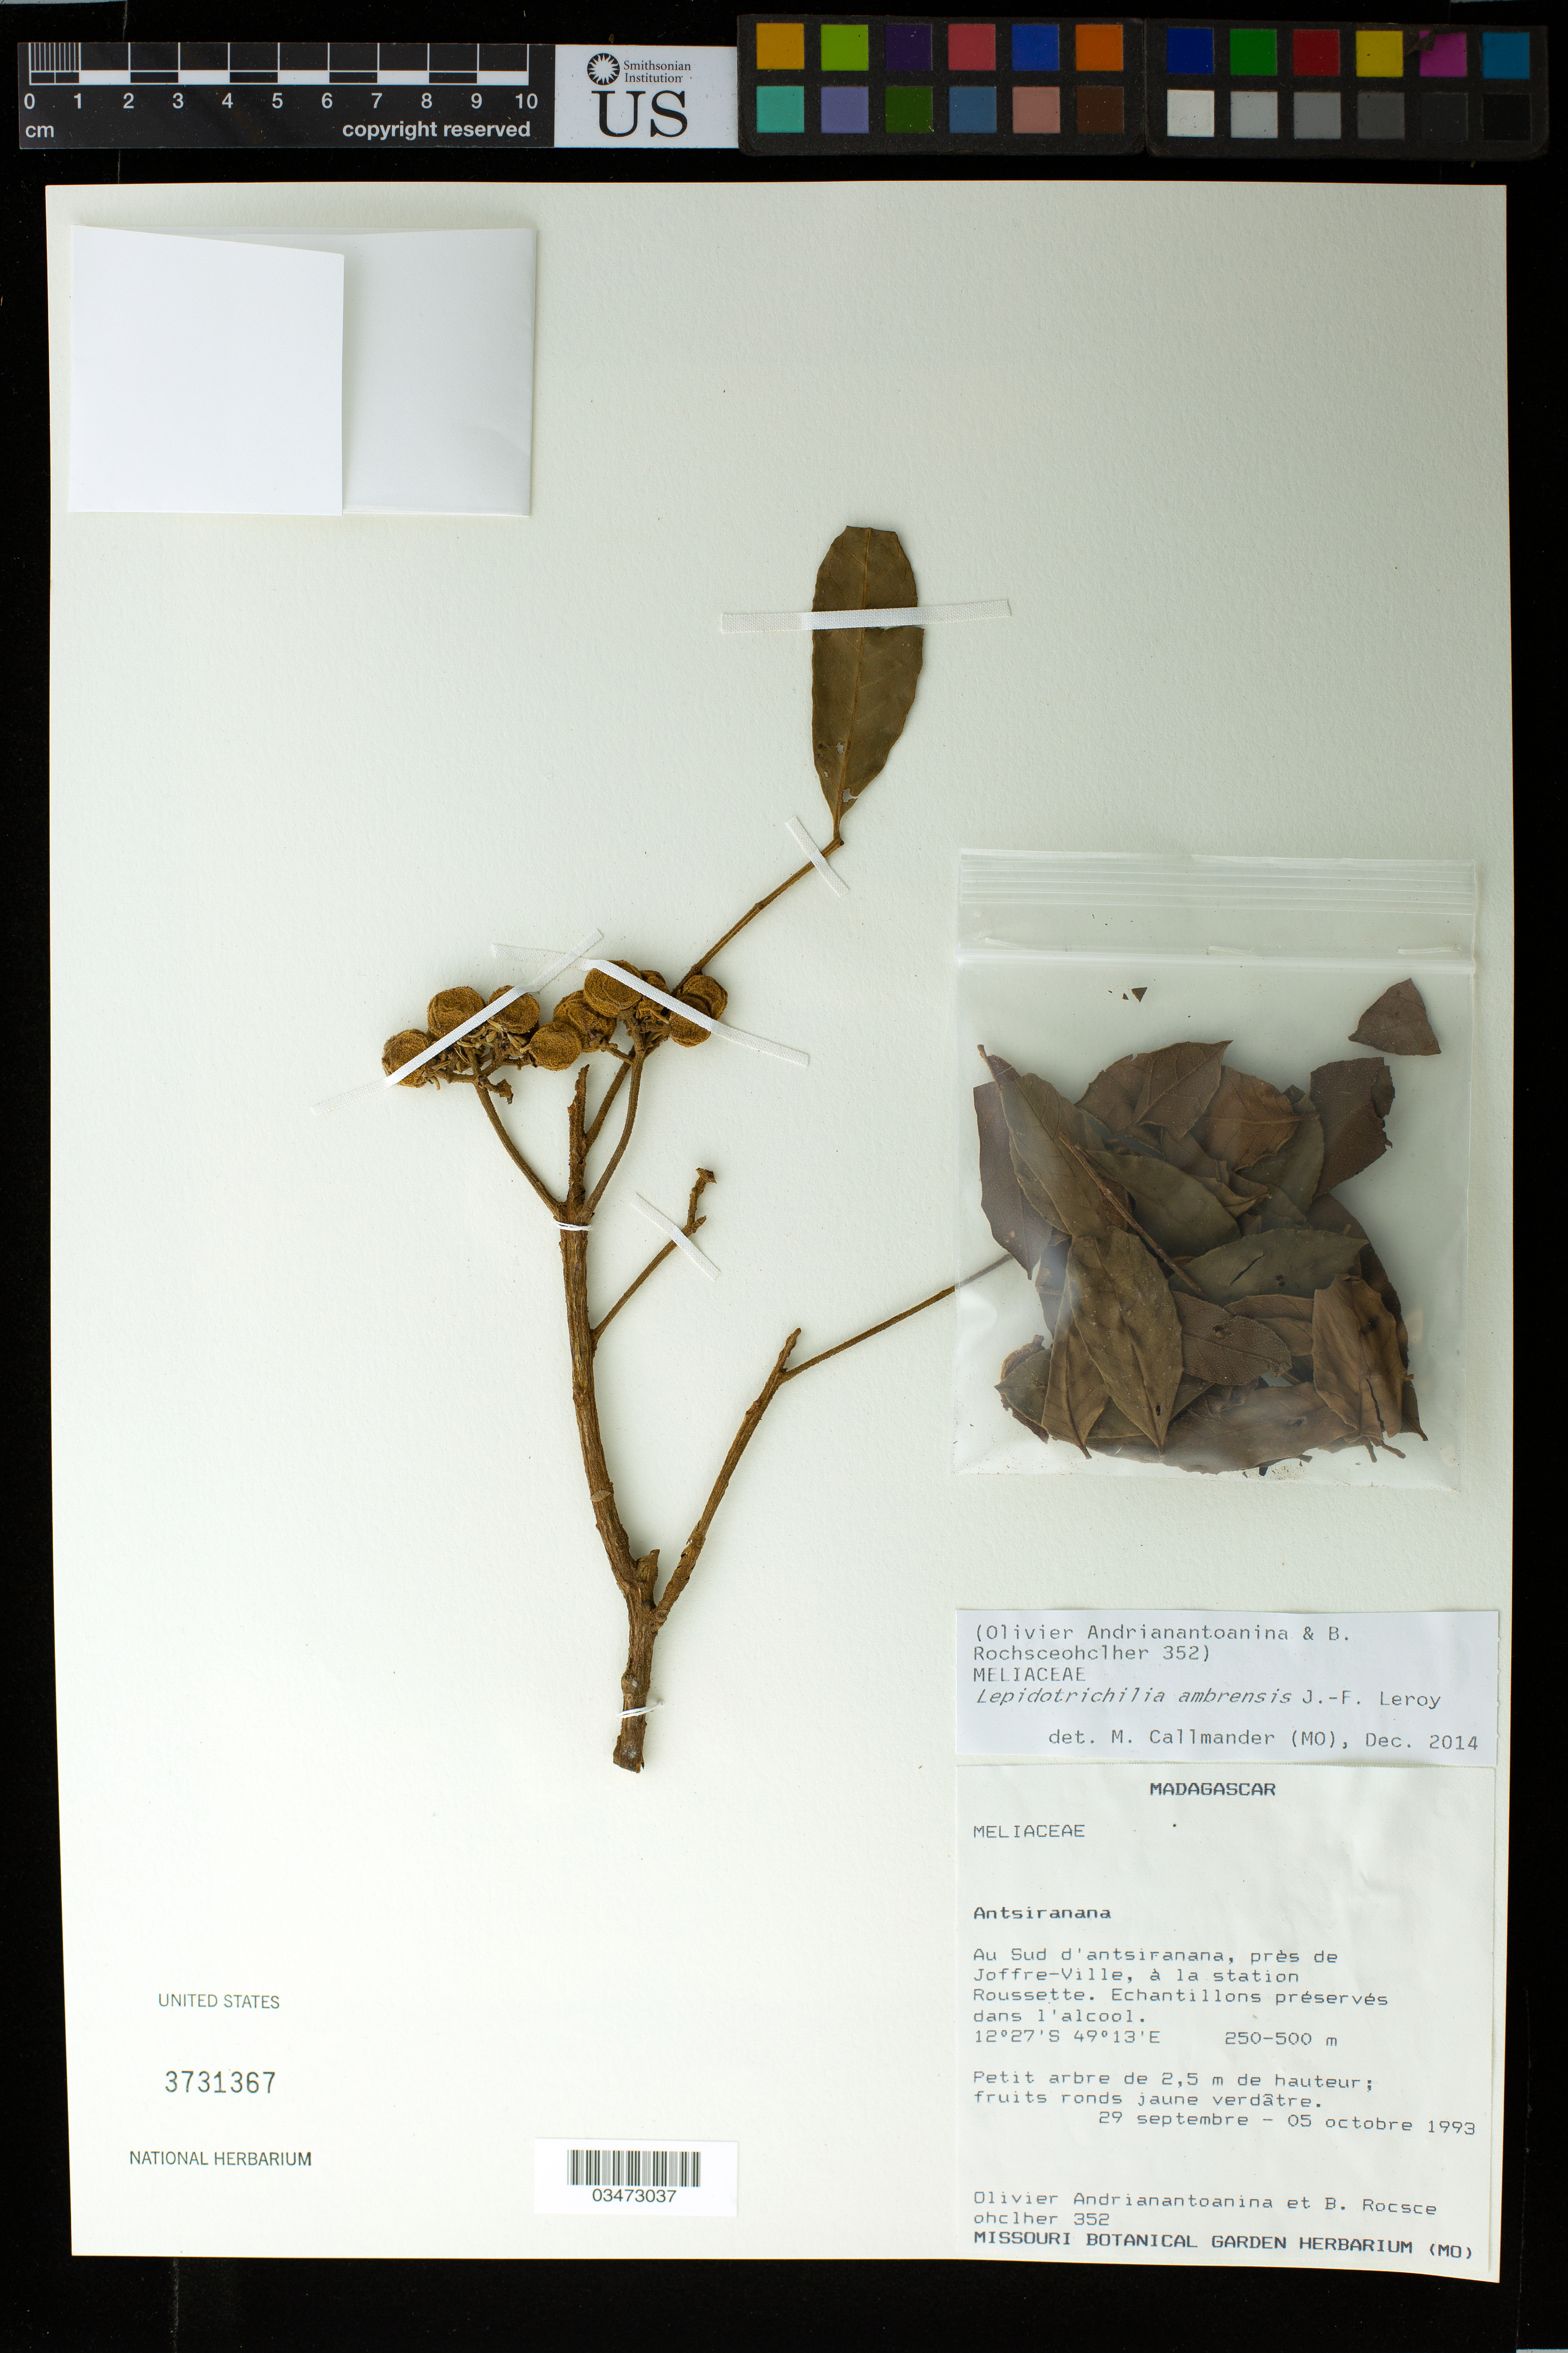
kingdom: Plantae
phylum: Tracheophyta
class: Magnoliopsida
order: Sapindales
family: Meliaceae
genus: Lepidotrichilia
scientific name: Lepidotrichilia ambrensis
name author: J.-F. Leroy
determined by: Callmander, Martin W.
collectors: O. Andrianantoanina & B. Rocsceohclher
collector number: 352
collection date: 1993-09-29/1993-10-05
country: Madagascar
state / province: Diana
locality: Au Sud d'antsiranana, près de Joffre-Ville, a la station Roussette. Enchantillons preserves dans l'alcool.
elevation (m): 250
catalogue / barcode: US 3731367